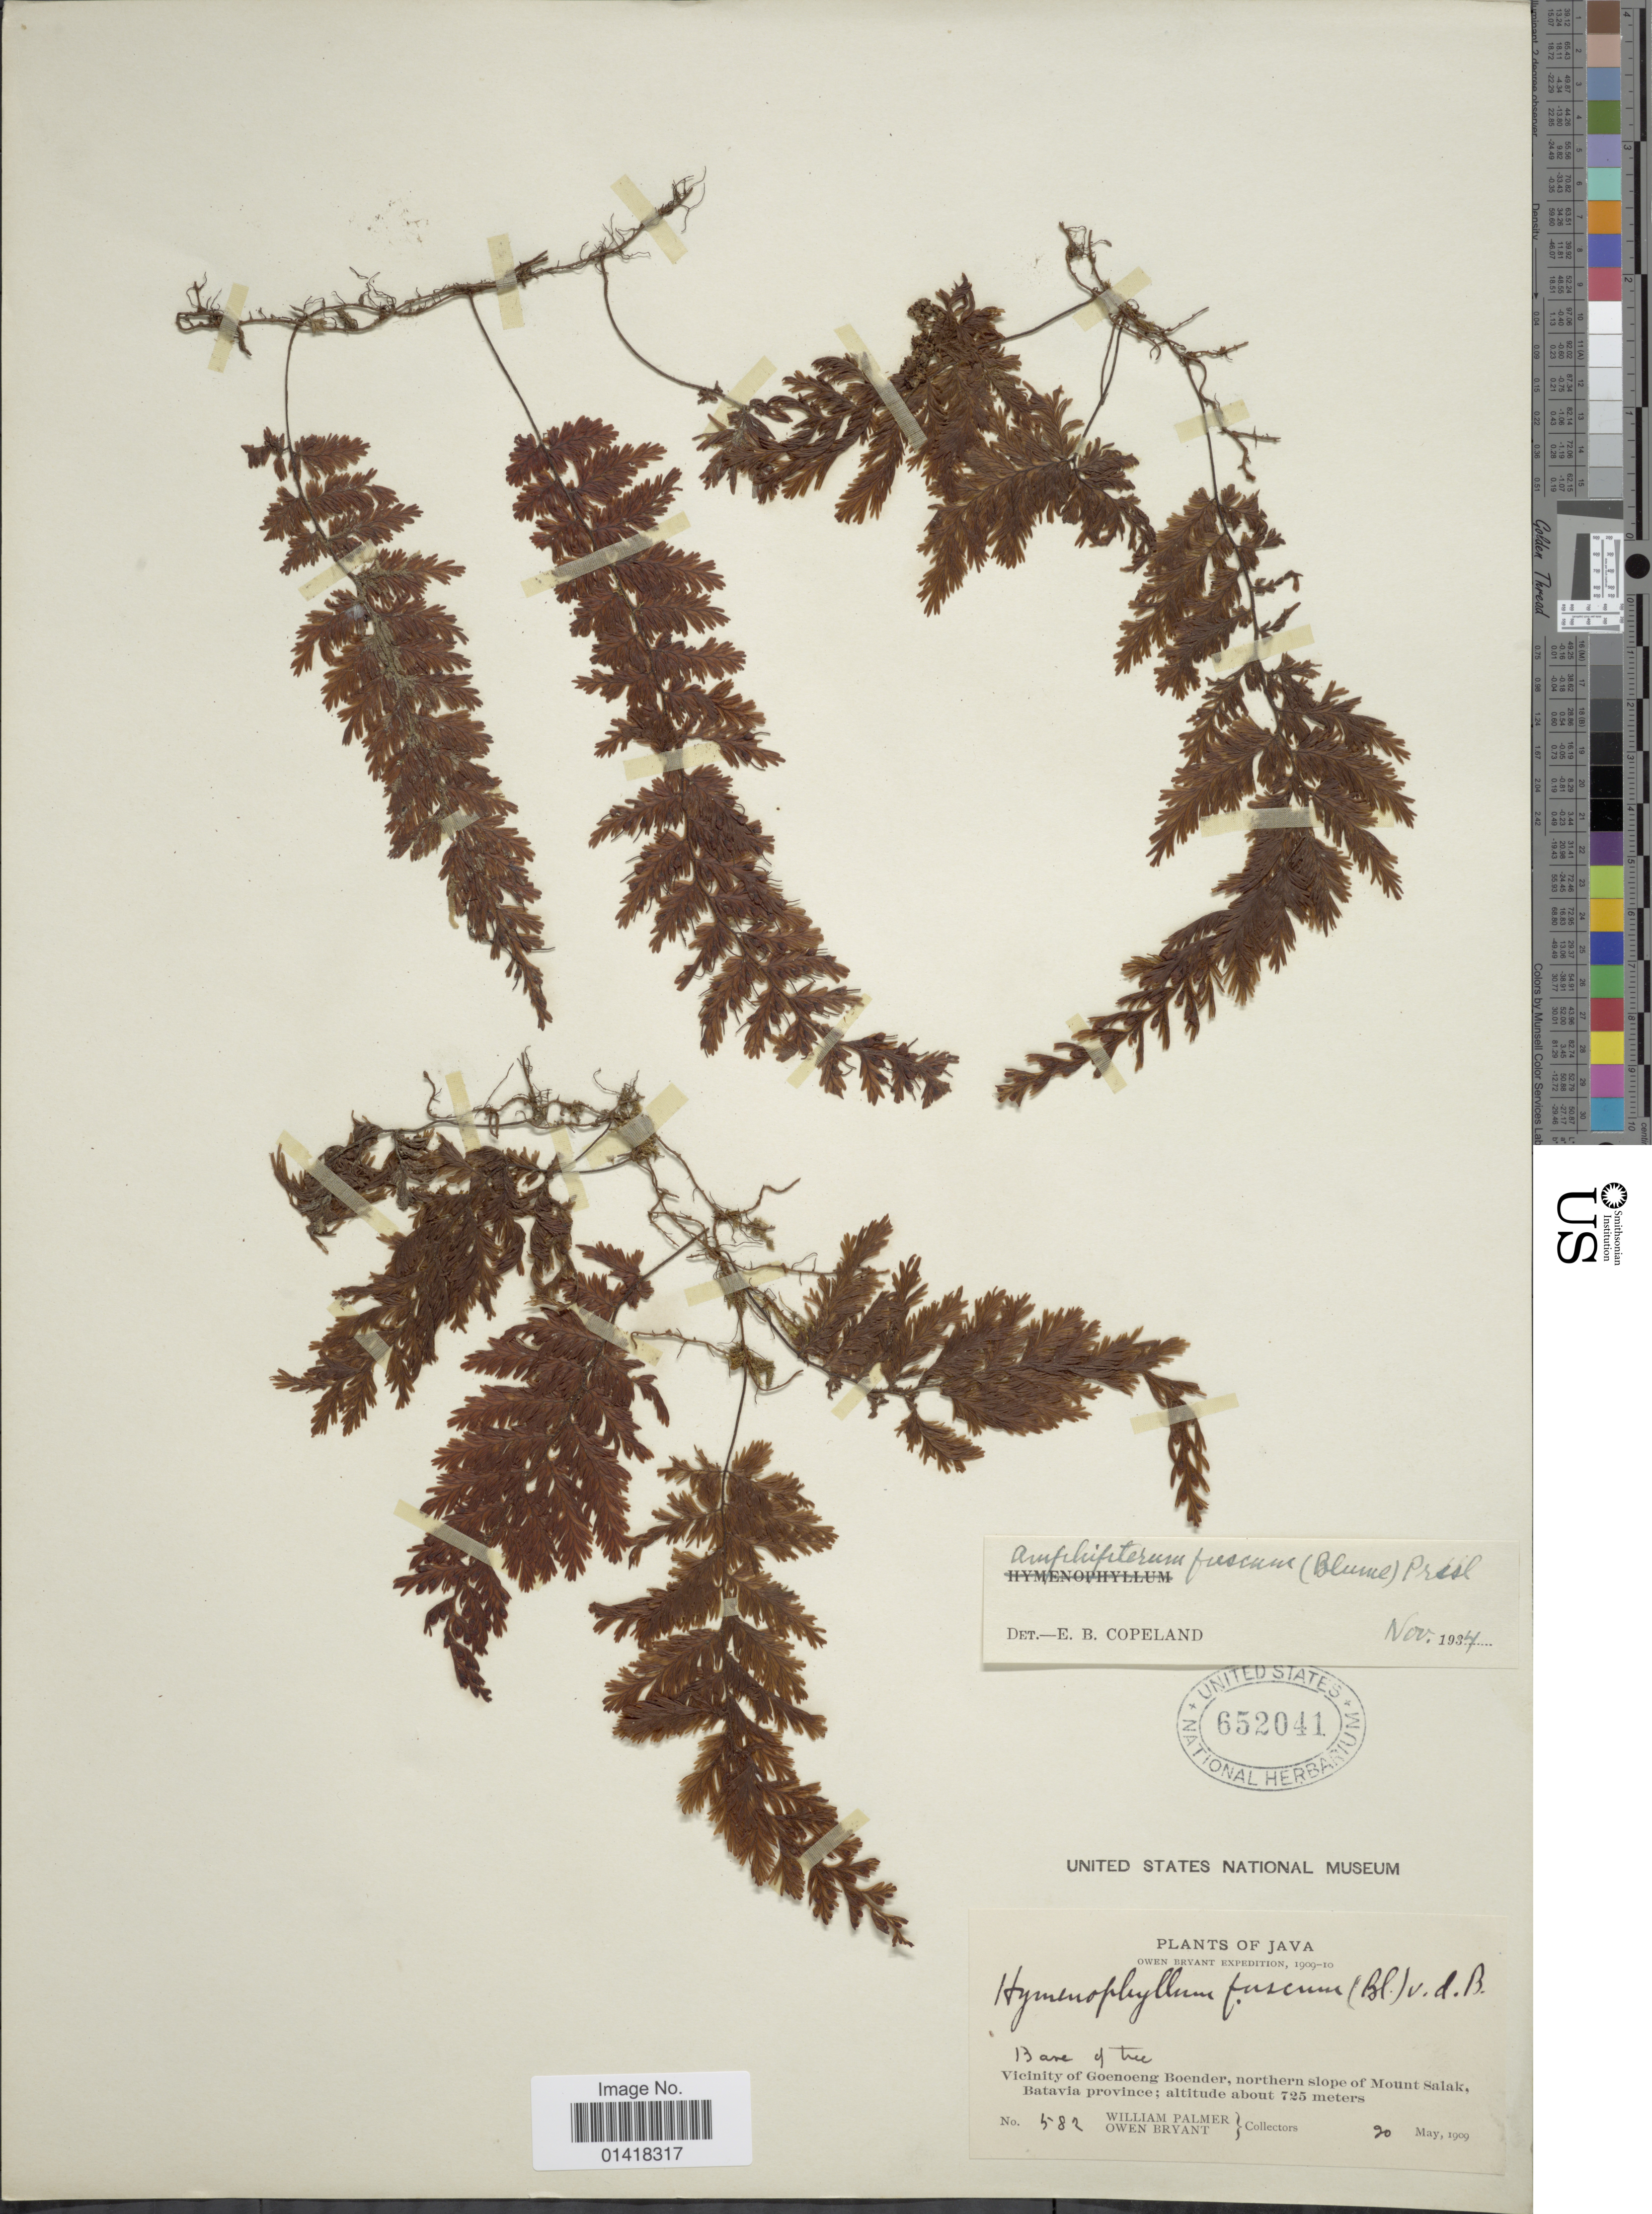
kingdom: Plantae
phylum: Tracheophyta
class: Polypodiopsida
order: Hymenophyllales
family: Hymenophyllaceae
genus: Hymenophyllum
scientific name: Hymenophyllum fuscum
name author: (Blume) Bosch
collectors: W. Palmer & O. Bryant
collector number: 582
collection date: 1909-05-20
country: Indonesia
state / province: Java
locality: Vicinity of Goenoeng Boender, northern slopes of Mount Salak, Batavia province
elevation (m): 725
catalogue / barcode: US 652041